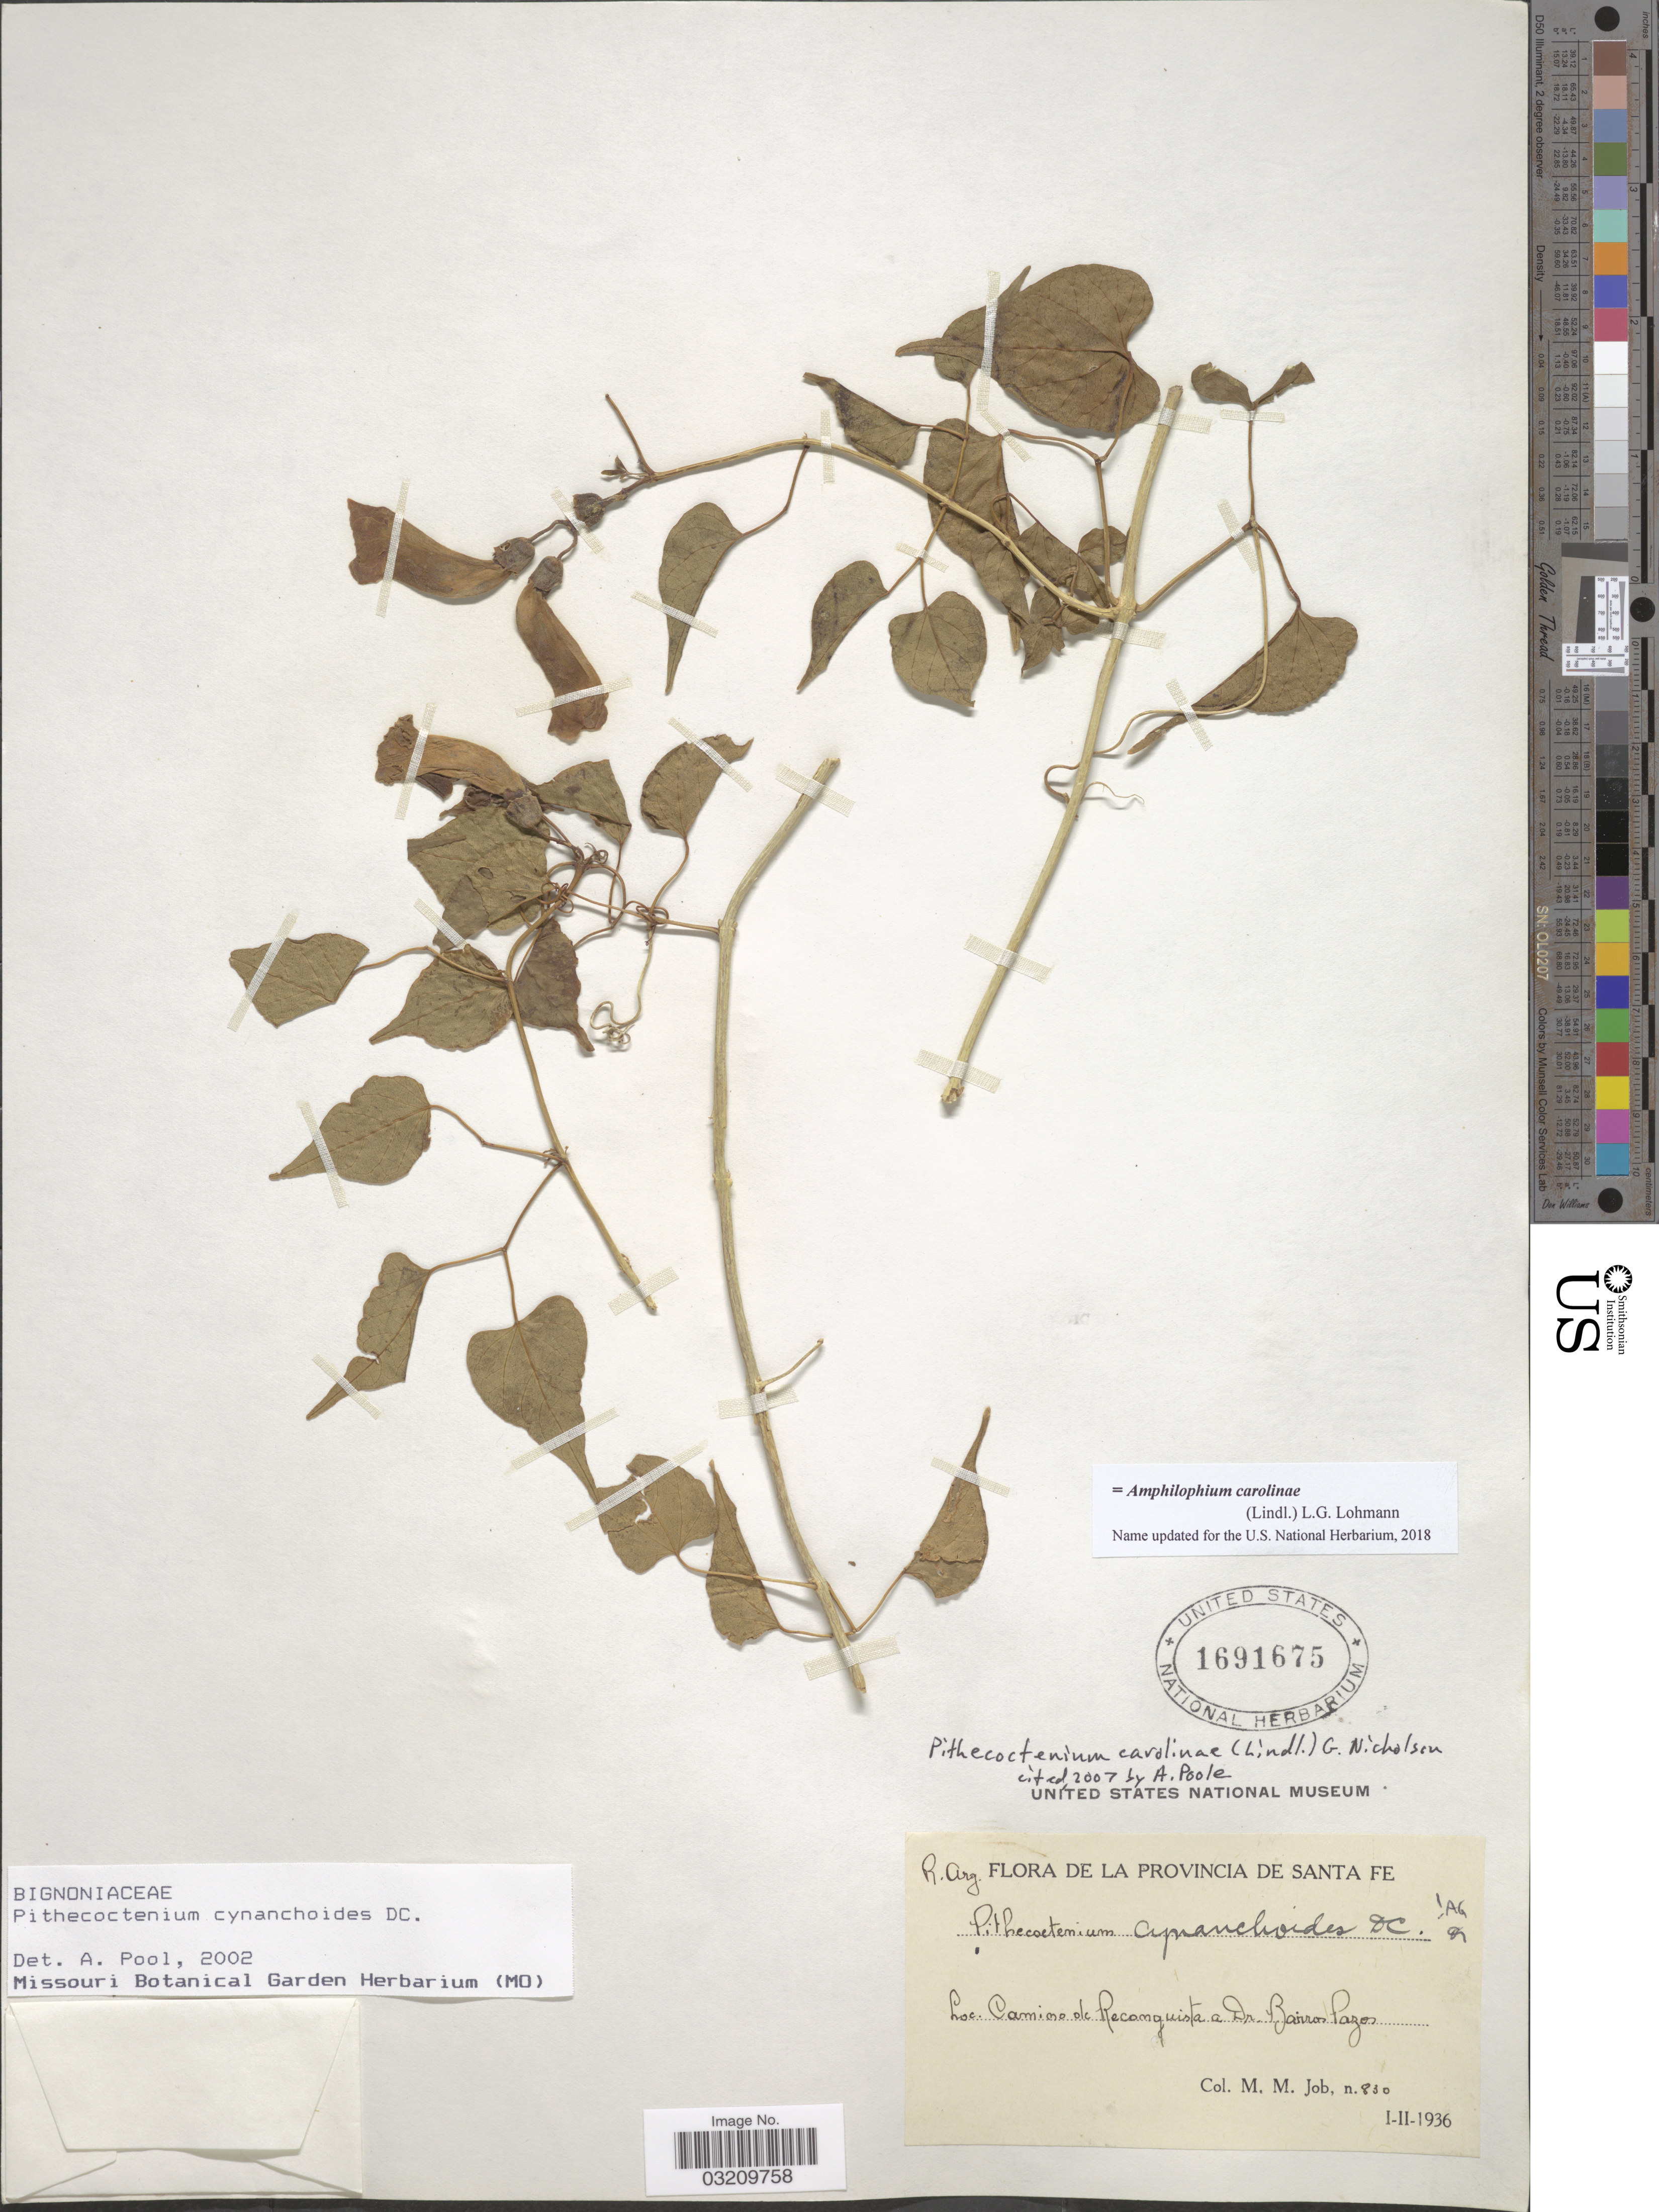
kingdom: Plantae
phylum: Tracheophyta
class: Magnoliopsida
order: Lamiales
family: Bignoniaceae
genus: Amphilophium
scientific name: Amphilophium carolinae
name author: (Lindl.) L.G. Lohmann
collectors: M. Job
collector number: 830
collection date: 1936-02-01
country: Argentina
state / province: Santa Fe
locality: Camino de Reconquista a Dr, Barros Pazos.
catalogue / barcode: US 1691675